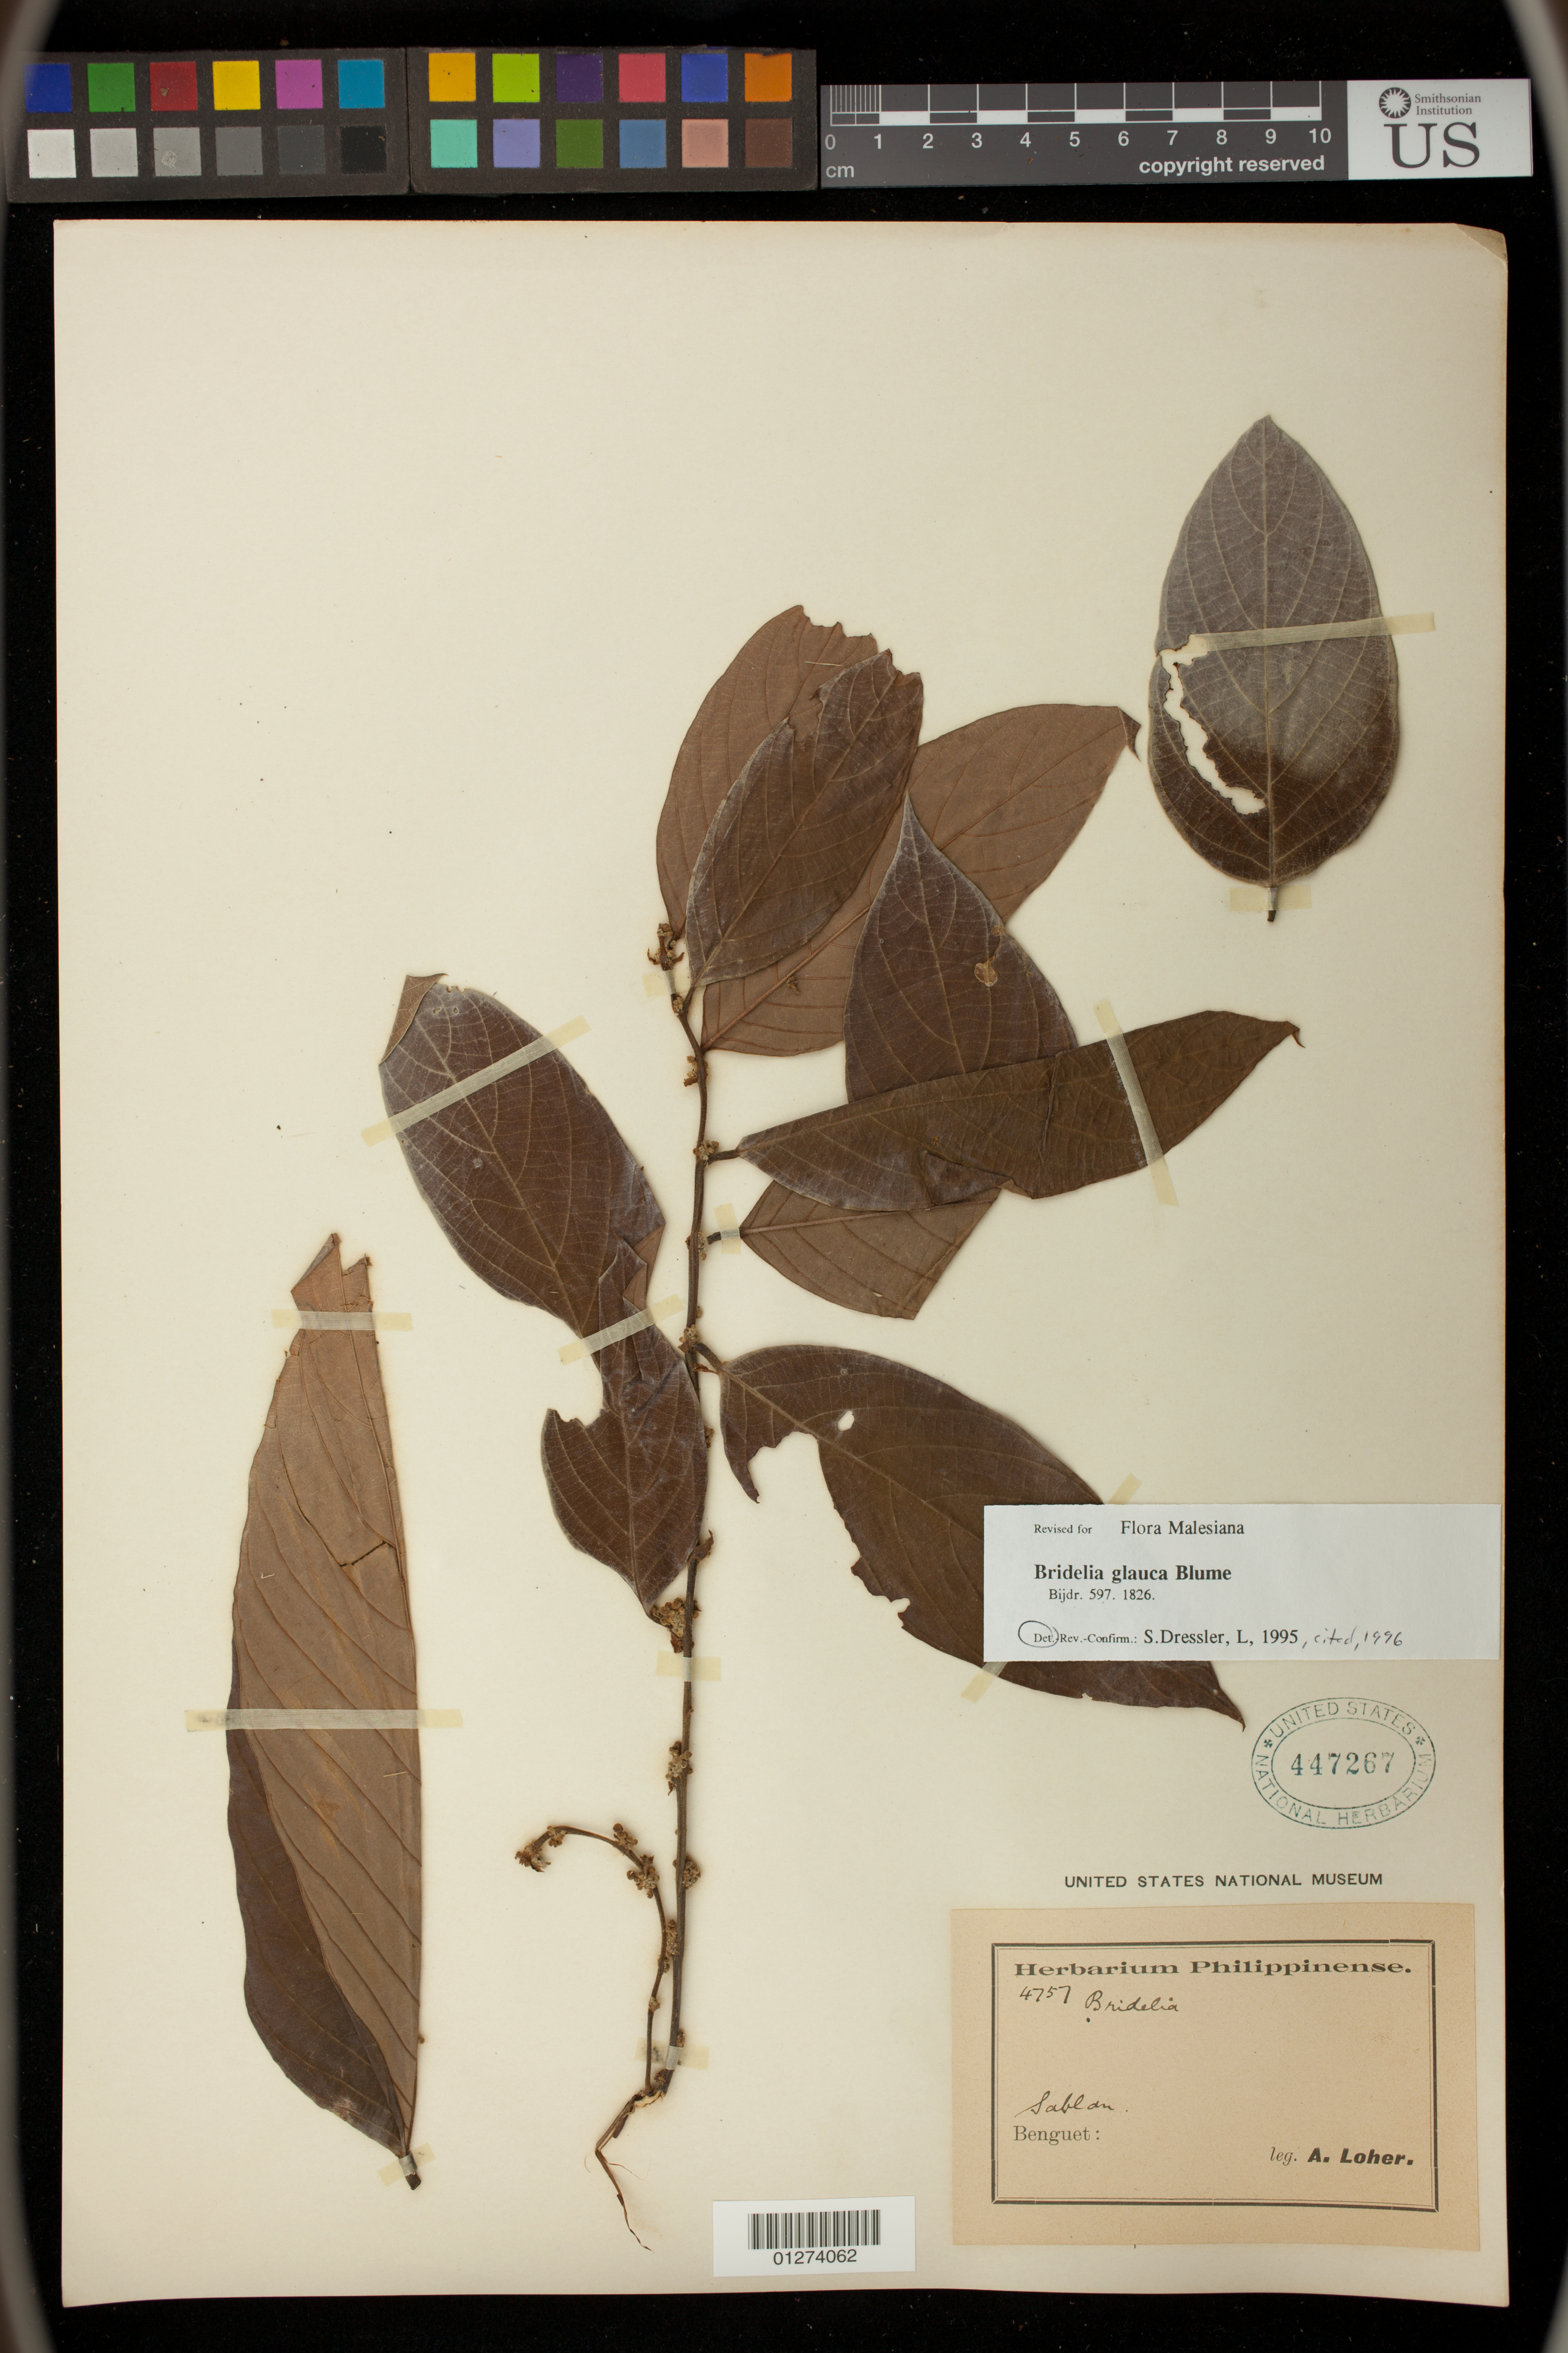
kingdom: Plantae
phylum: Tracheophyta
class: Magnoliopsida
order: Malpighiales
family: Phyllanthaceae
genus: Bridelia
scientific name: Bridelia glauca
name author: Blume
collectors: A. Loher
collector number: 4757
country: Philippines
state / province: Cordillera (Administrative Region)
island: Luzon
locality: Sablan, Benguet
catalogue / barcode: US 447267